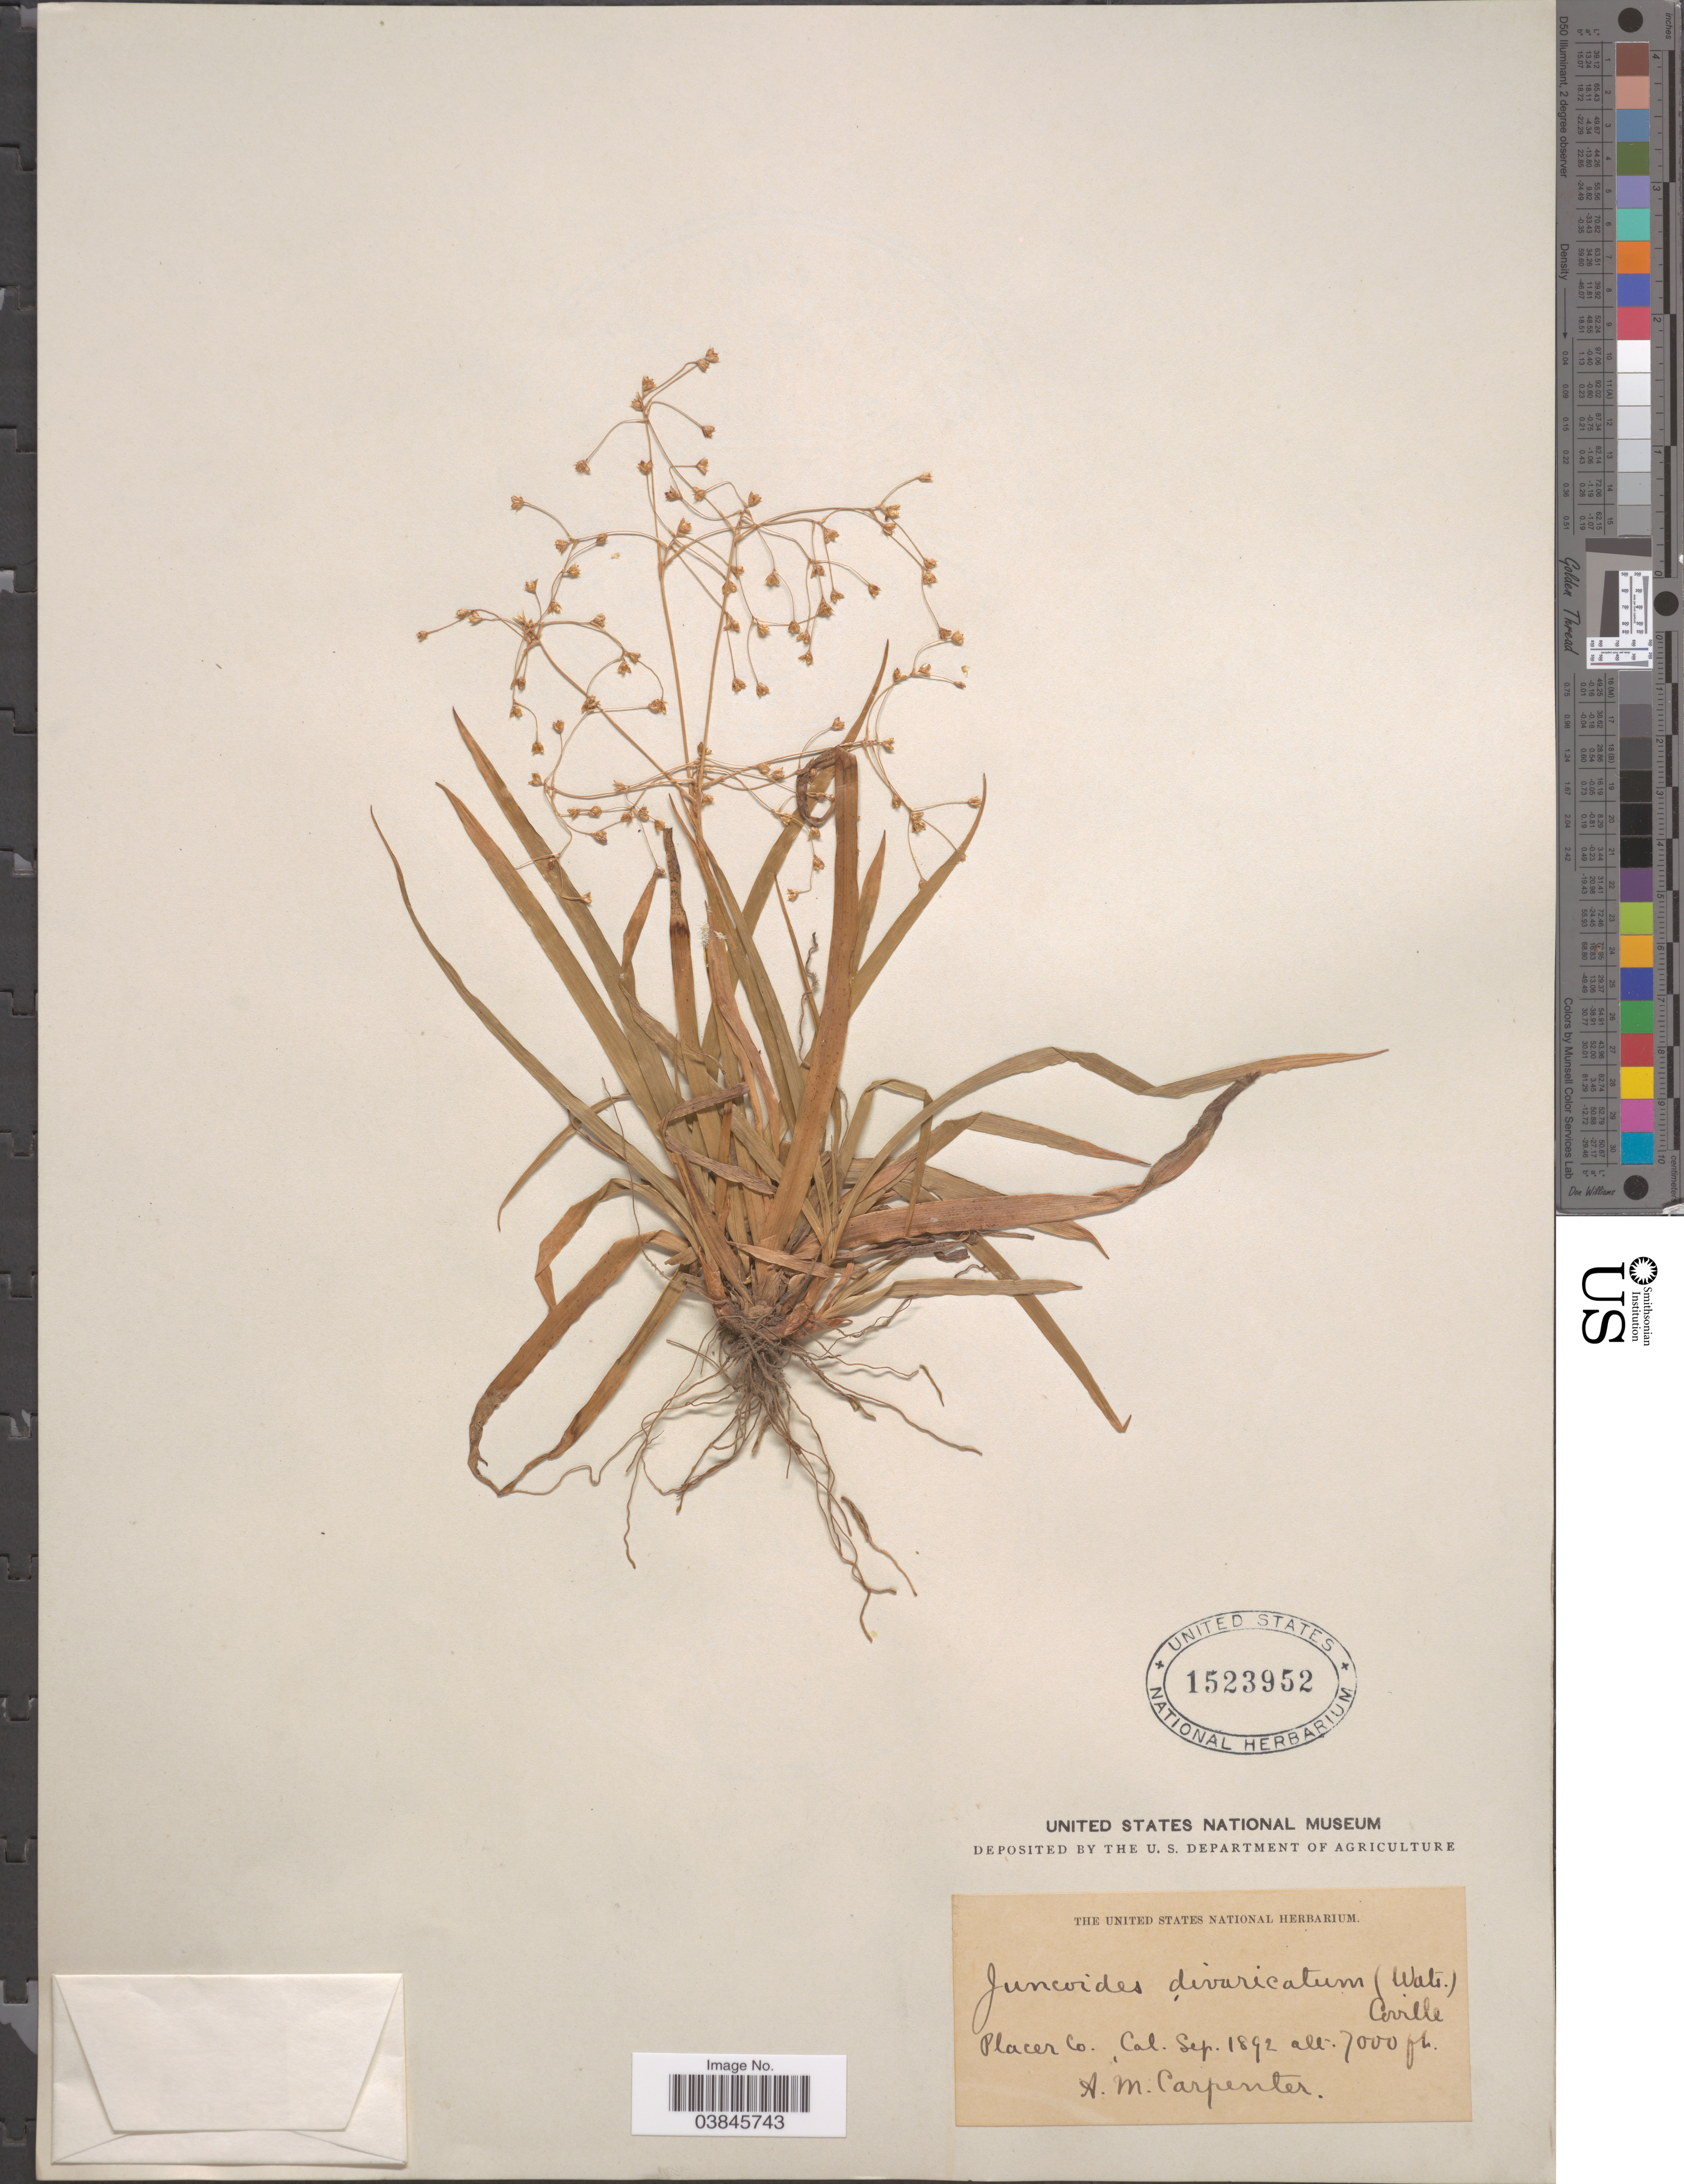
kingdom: Plantae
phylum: Tracheophyta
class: Liliopsida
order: Poales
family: Juncaceae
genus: Luzula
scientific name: Luzula divaricata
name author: S. Watson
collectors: A. Carpenter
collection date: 1892-09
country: United States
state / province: California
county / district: Placer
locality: Placer Co.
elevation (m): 2134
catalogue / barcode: US 1523952